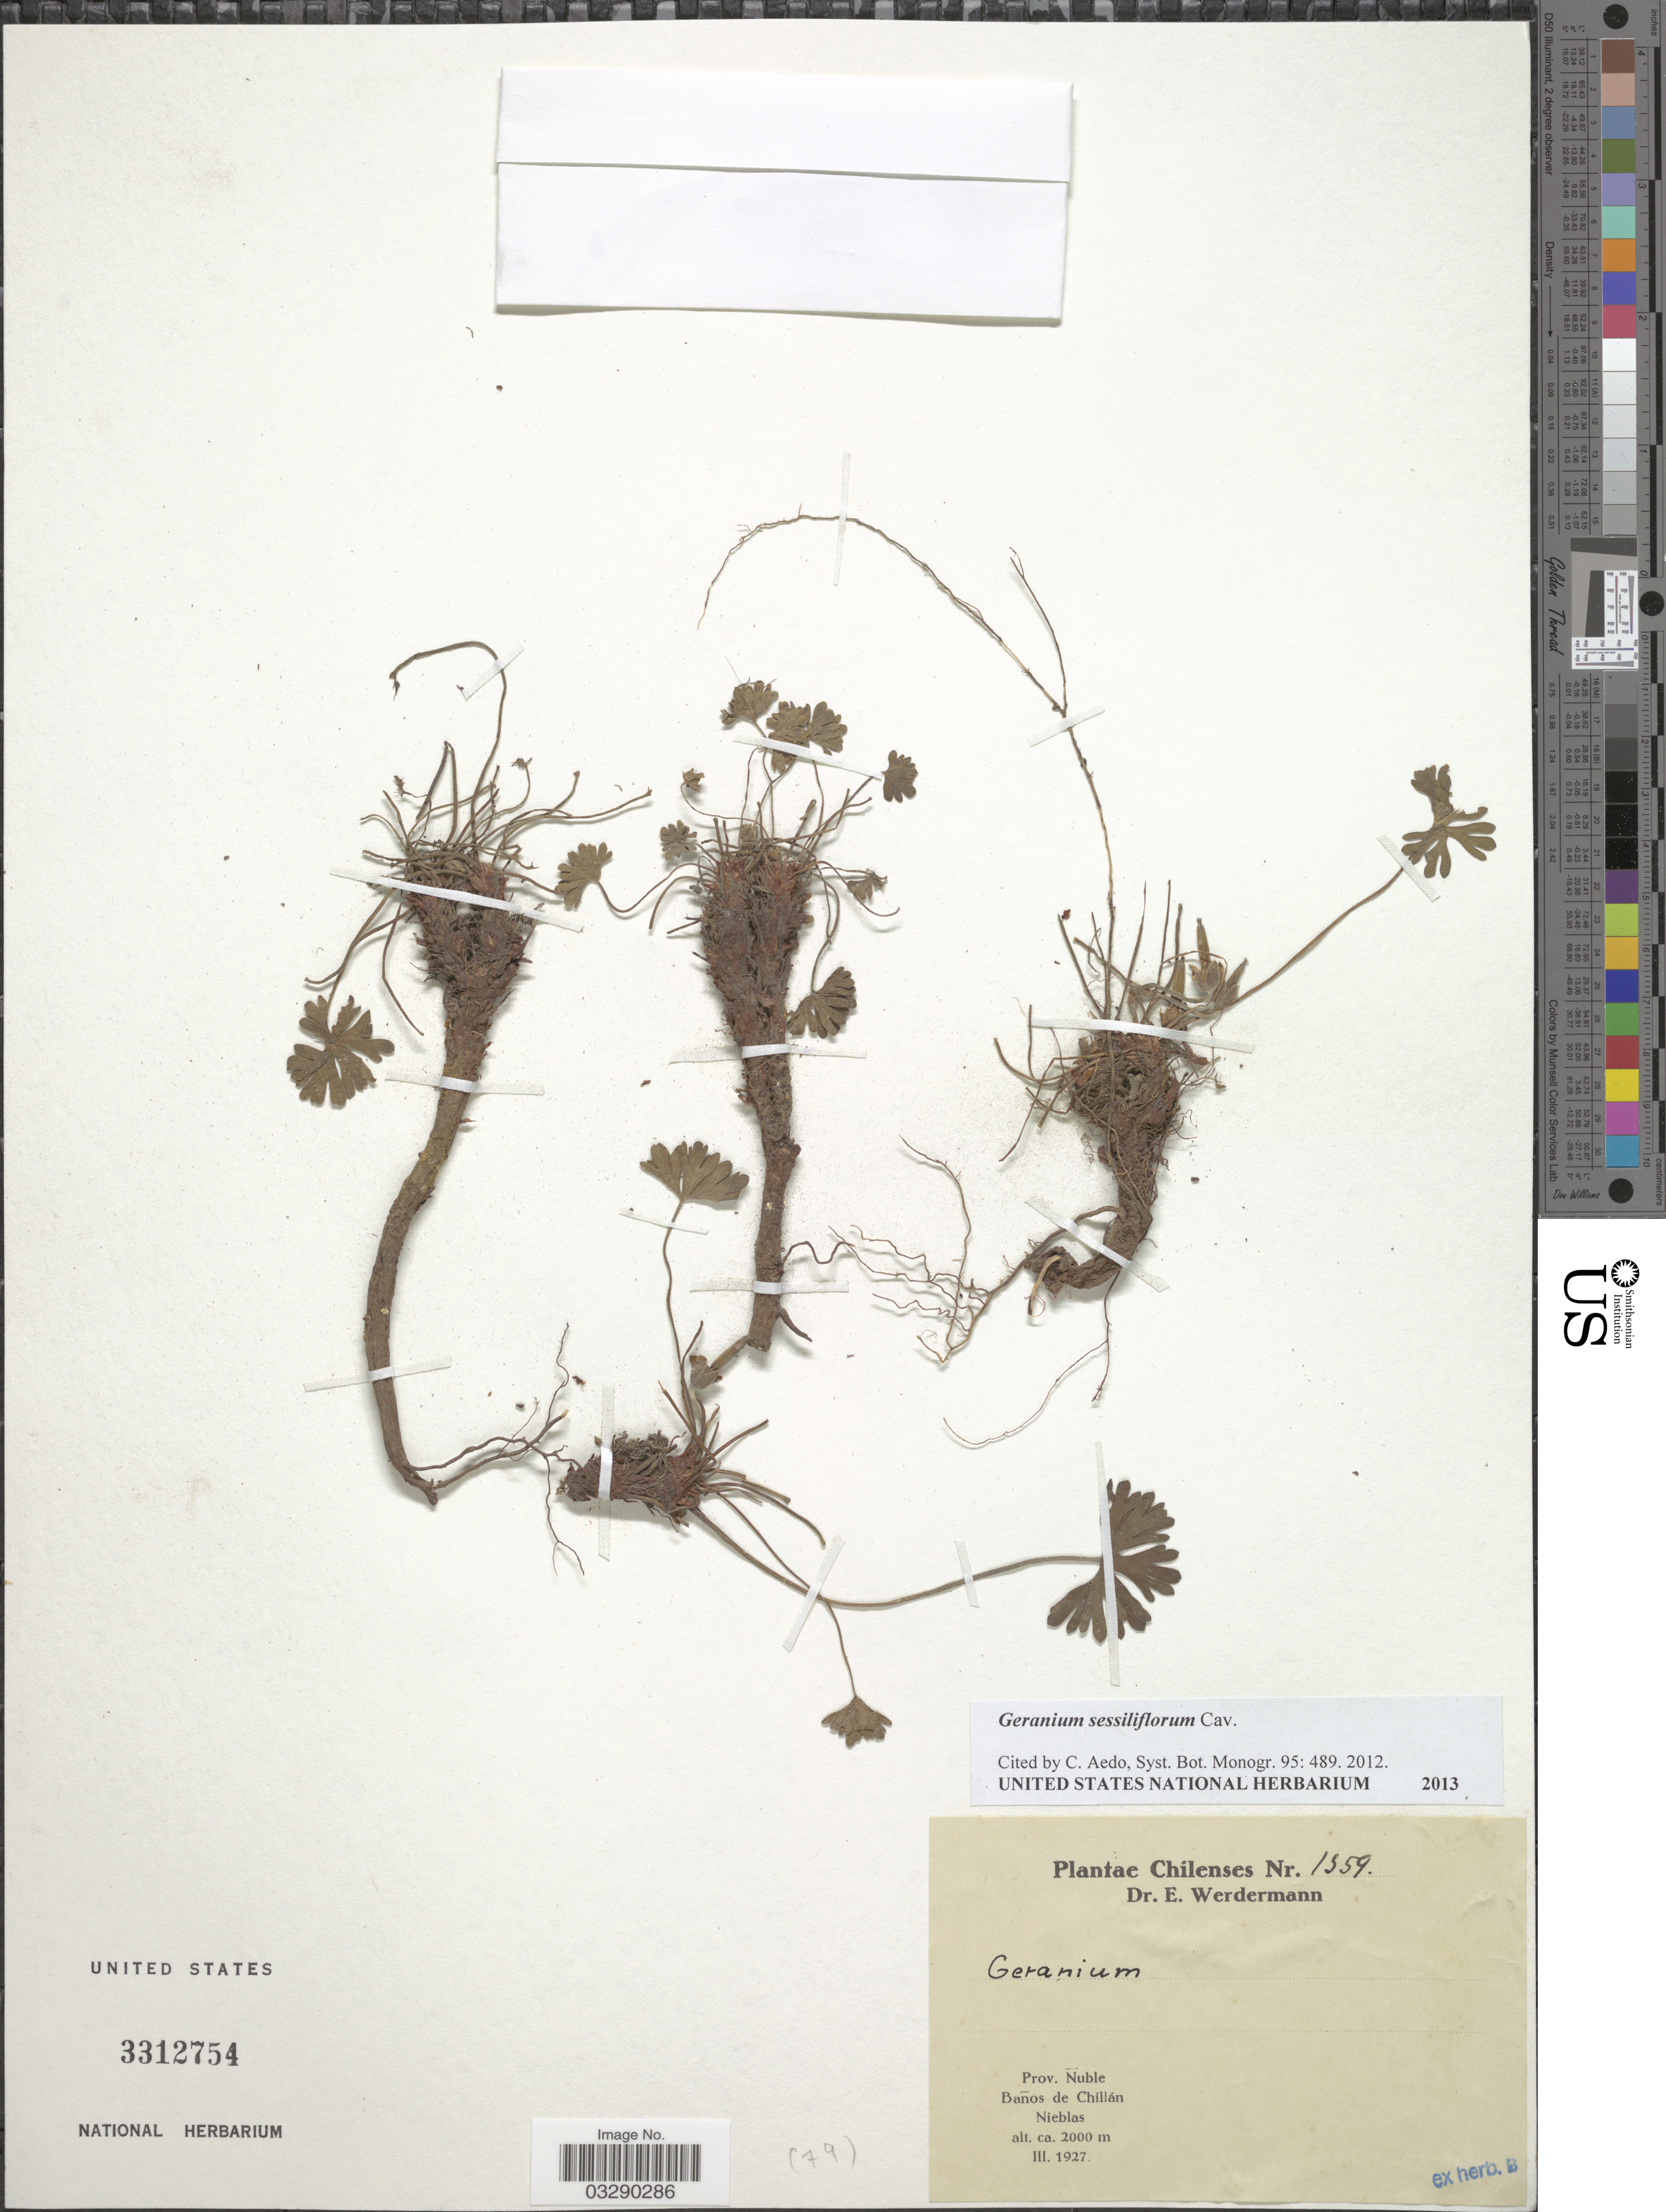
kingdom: Plantae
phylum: Tracheophyta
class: Magnoliopsida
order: Geraniales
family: Geraniaceae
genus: Geranium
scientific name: Geranium sessiliflorum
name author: Cav.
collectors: E. Werdermann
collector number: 1359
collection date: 1927-03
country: Chile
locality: Prov. Ñuble. Baños de Chillán. Nieblas.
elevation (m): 2000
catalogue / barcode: US 3312754